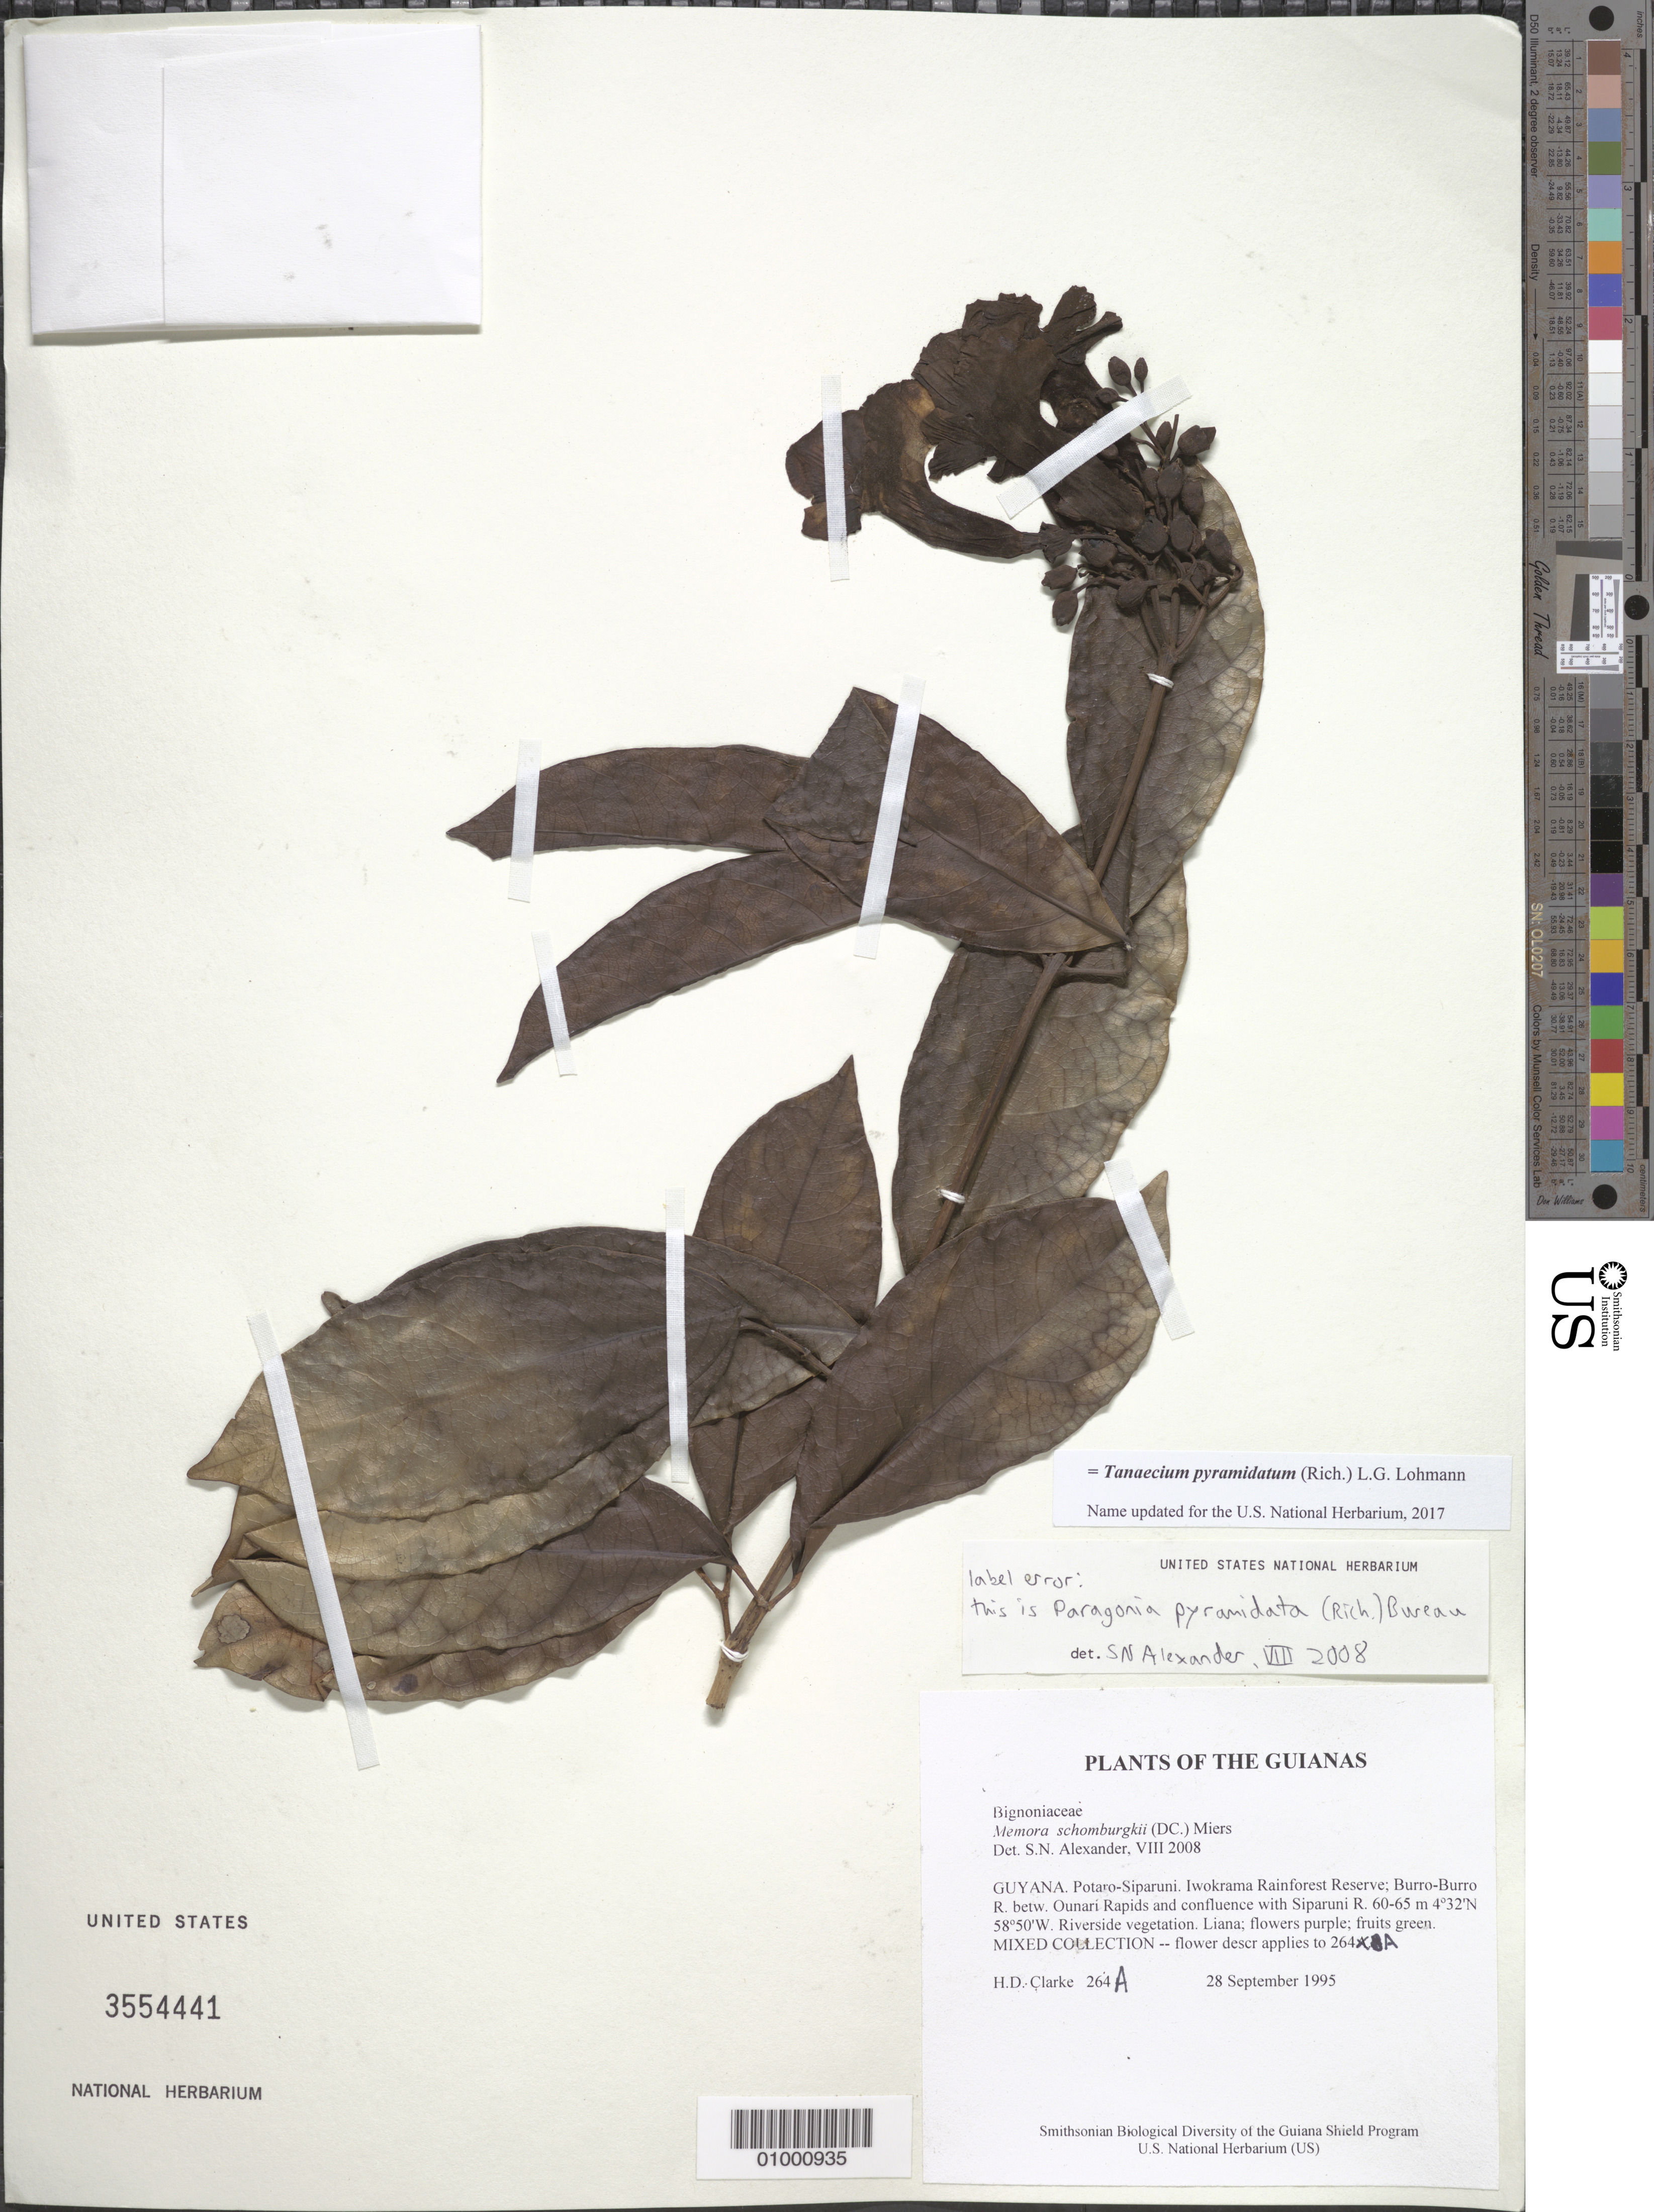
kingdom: Plantae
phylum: Tracheophyta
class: Magnoliopsida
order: Lamiales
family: Bignoniaceae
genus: Tanaecium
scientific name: Tanaecium pyramidatum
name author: (Rich.) L.G. Lohmann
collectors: H. D. Clarke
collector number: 264 A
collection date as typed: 28 September 1995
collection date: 1995-09-28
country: Guyana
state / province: Potaro-Siparuni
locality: Iwokrama Rainforest Reserve; Burro-Burro R. betw. Dunari Rapids and confluence with Siparuni R.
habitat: Riverside vegetation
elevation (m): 60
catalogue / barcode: US 3554441